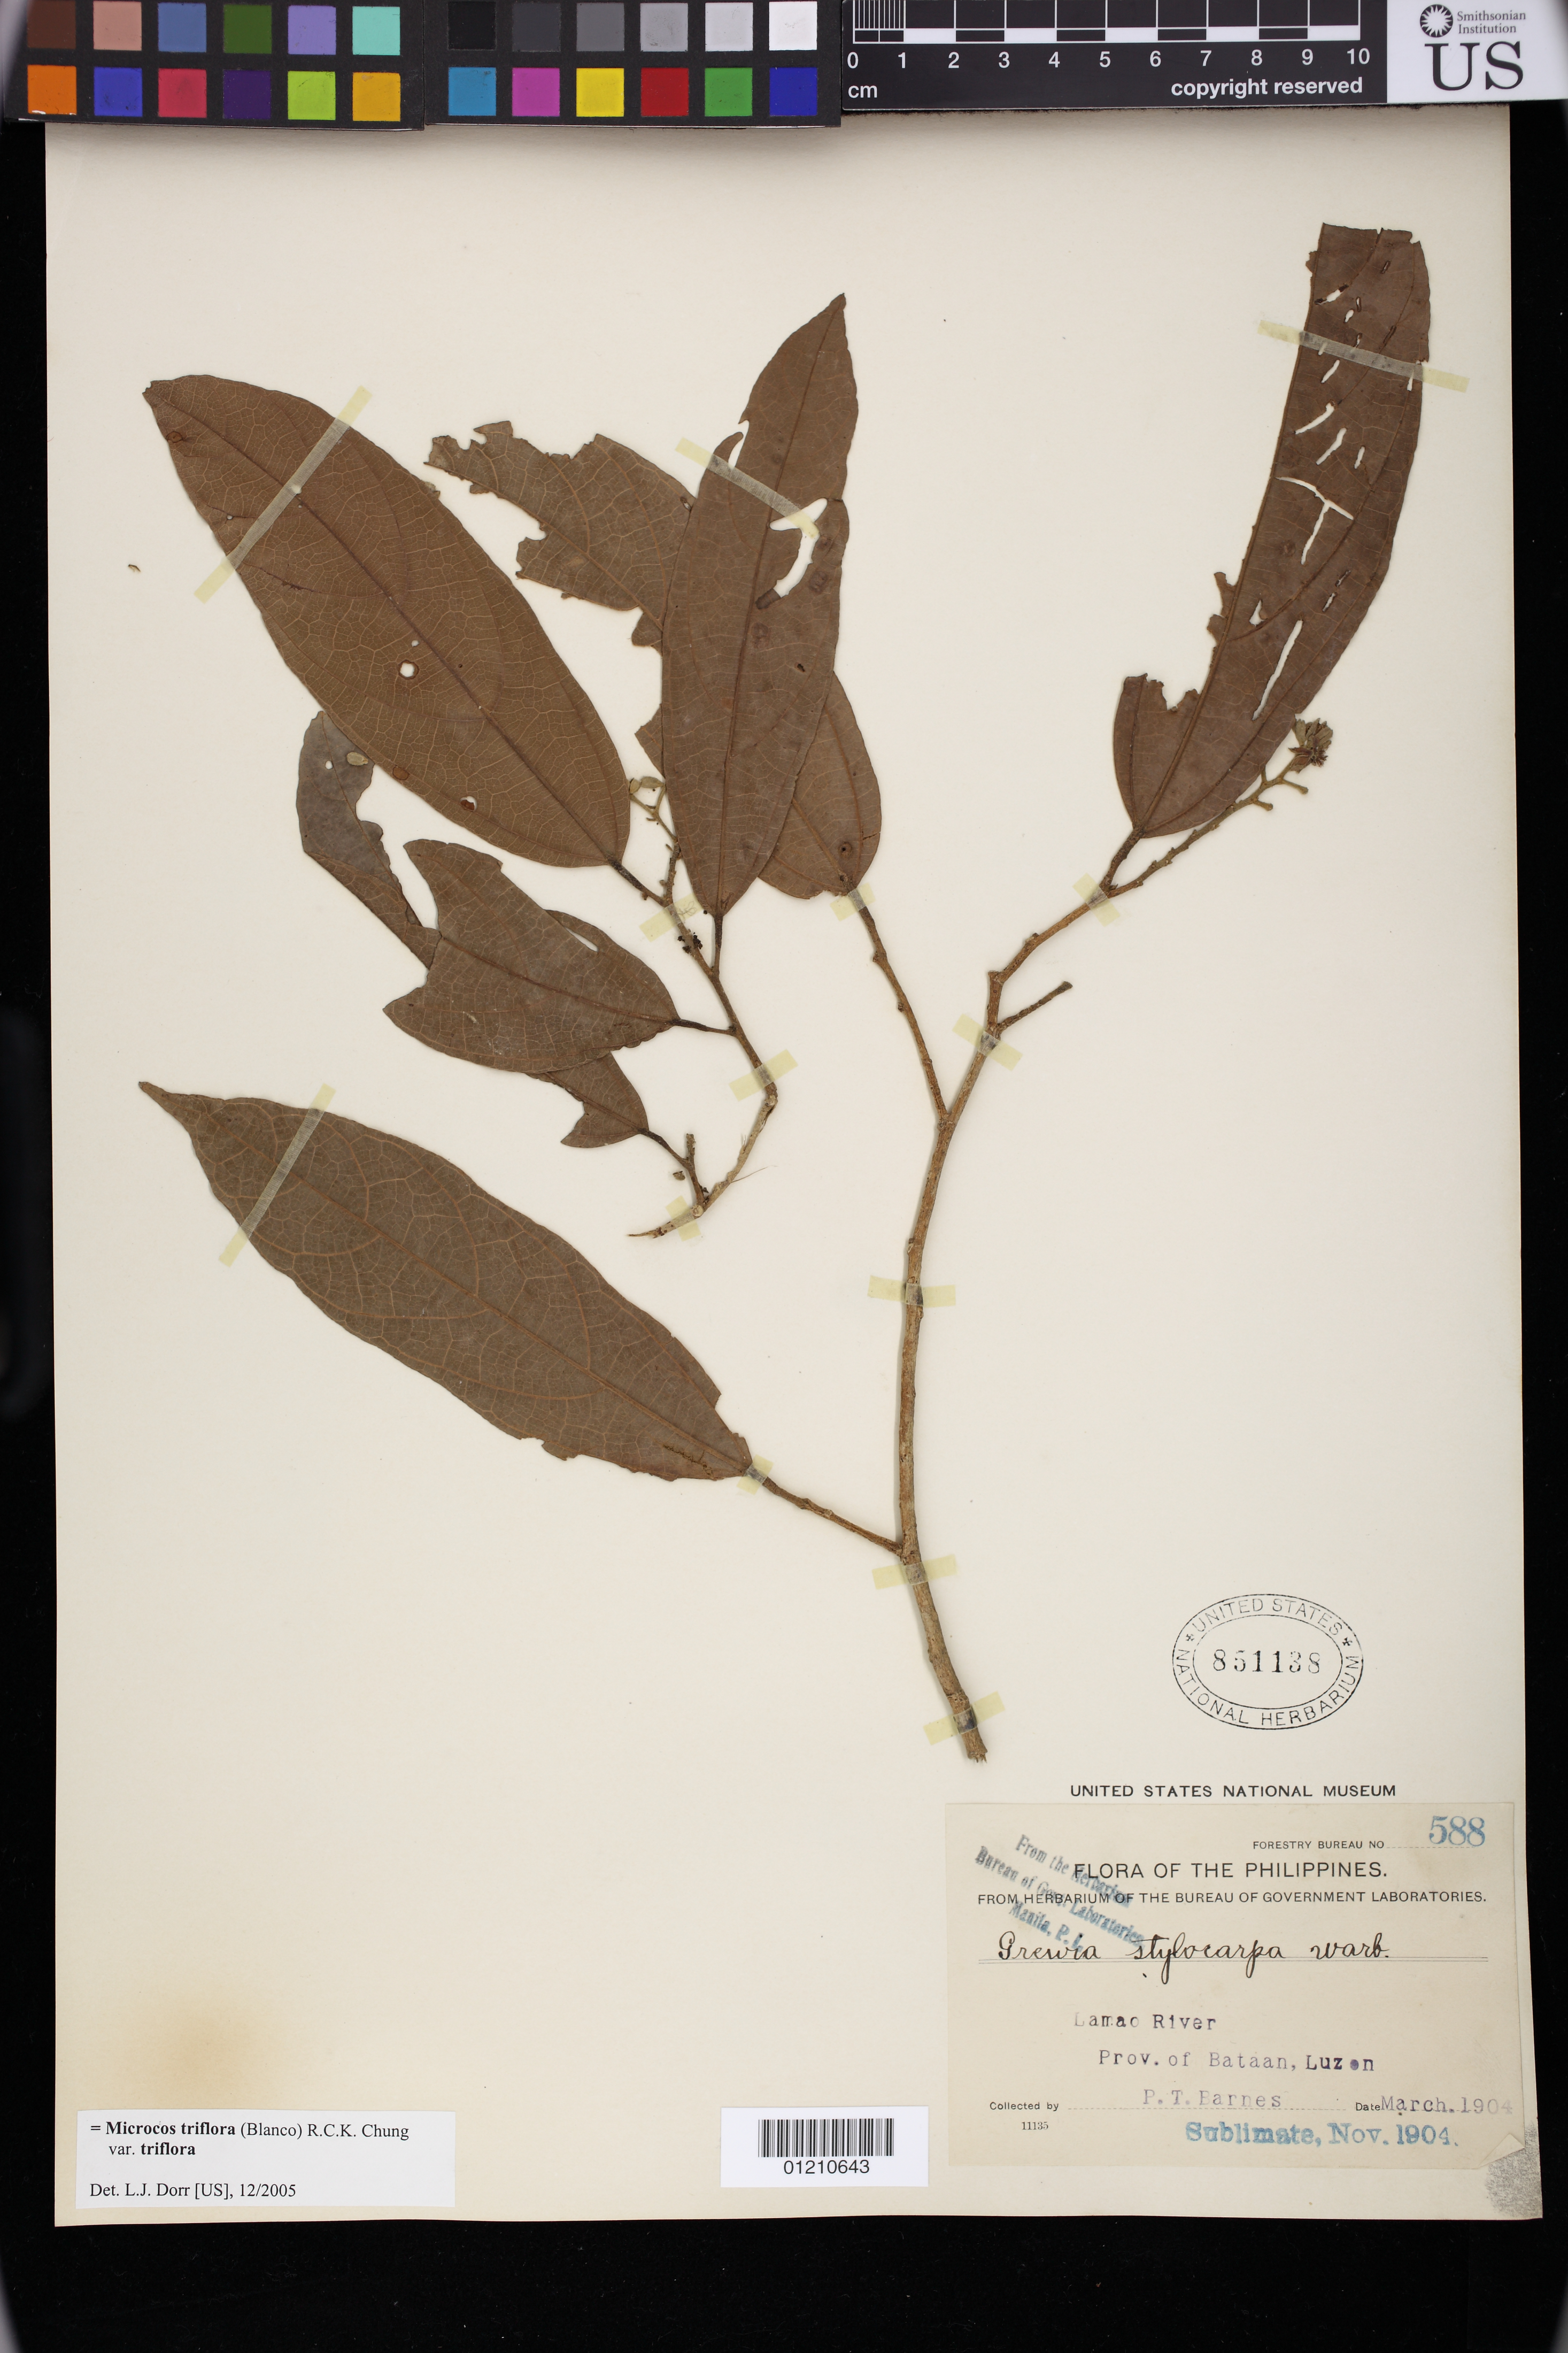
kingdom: Plantae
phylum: Tracheophyta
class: Magnoliopsida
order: Malvales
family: Malvaceae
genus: Microcos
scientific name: Microcos triflora var. triflora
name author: (Blanco) R.C.K. Chung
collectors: P. Barnes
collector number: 11135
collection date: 1904-03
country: Philippines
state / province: Central Luzon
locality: Lamao River.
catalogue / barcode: US 851138